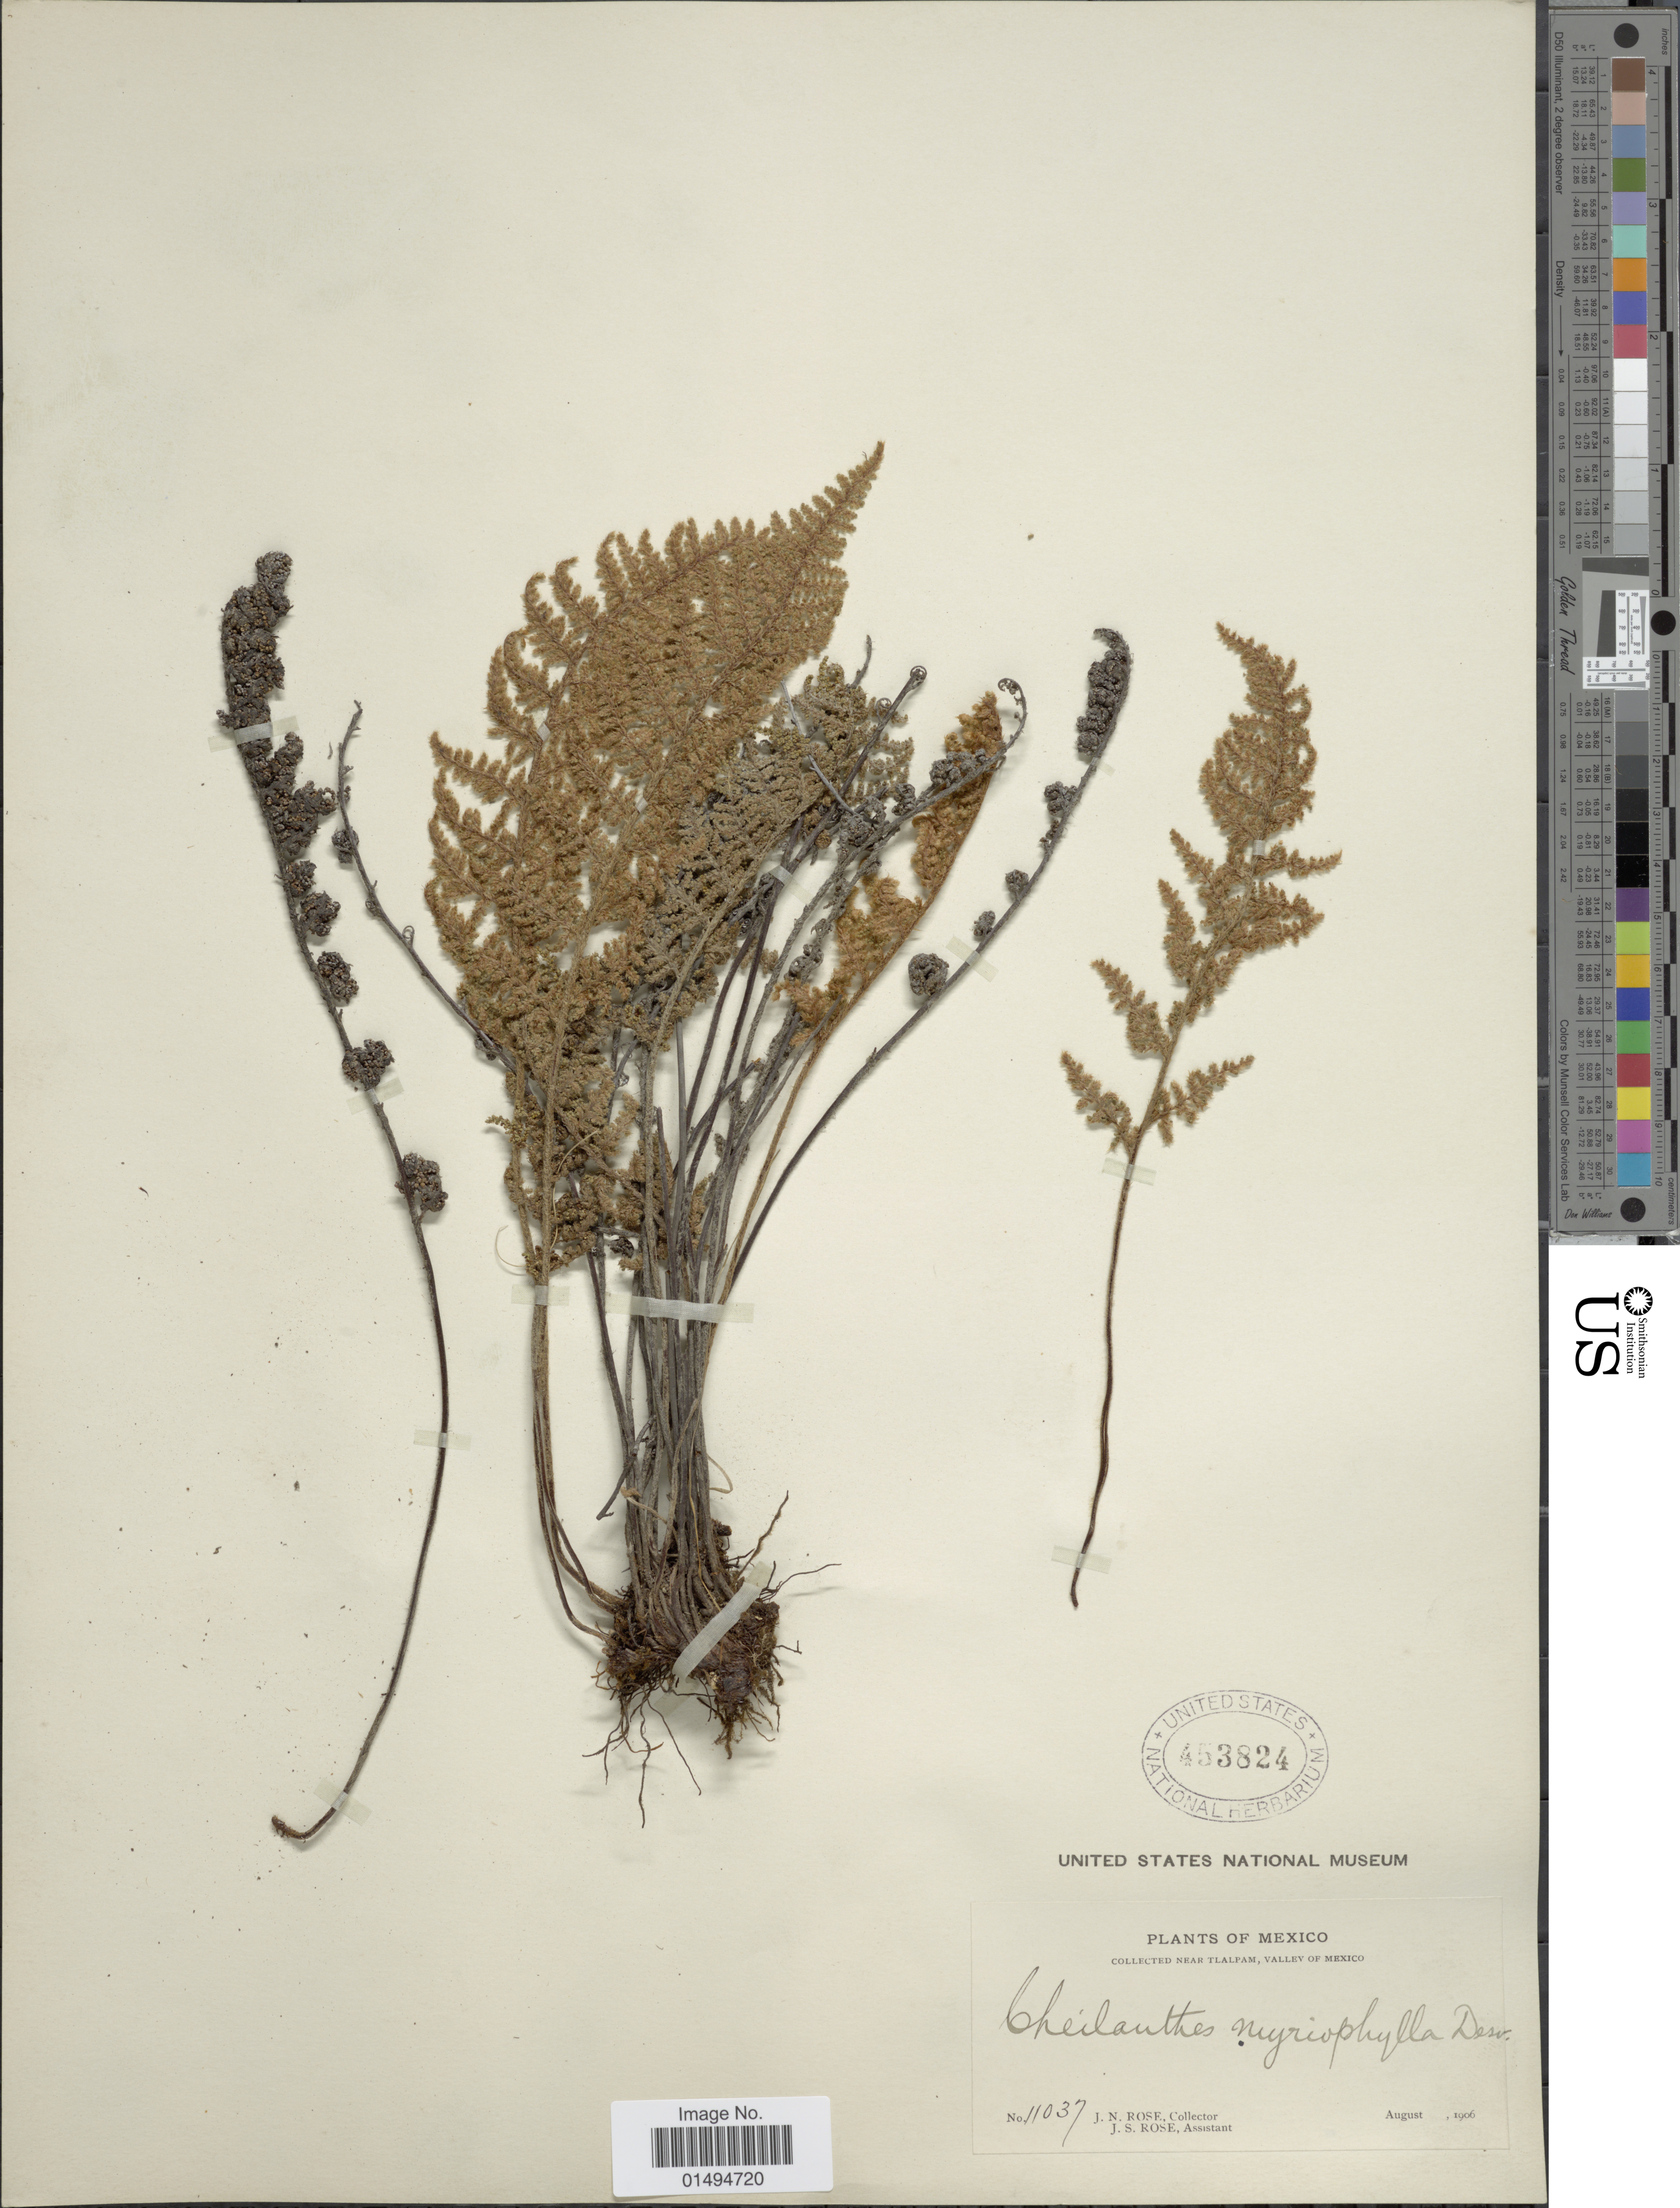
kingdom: Plantae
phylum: Tracheophyta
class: Polypodiopsida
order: Polypodiales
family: Pteridaceae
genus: Myriopteris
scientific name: Myriopteris myriophylla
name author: (Desv.) J. Sm.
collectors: J. N. Rose & J. S. Rose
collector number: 11037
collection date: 1906-08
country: Mexico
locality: Near Tlalpam, Valley of Mexico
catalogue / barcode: US 453824